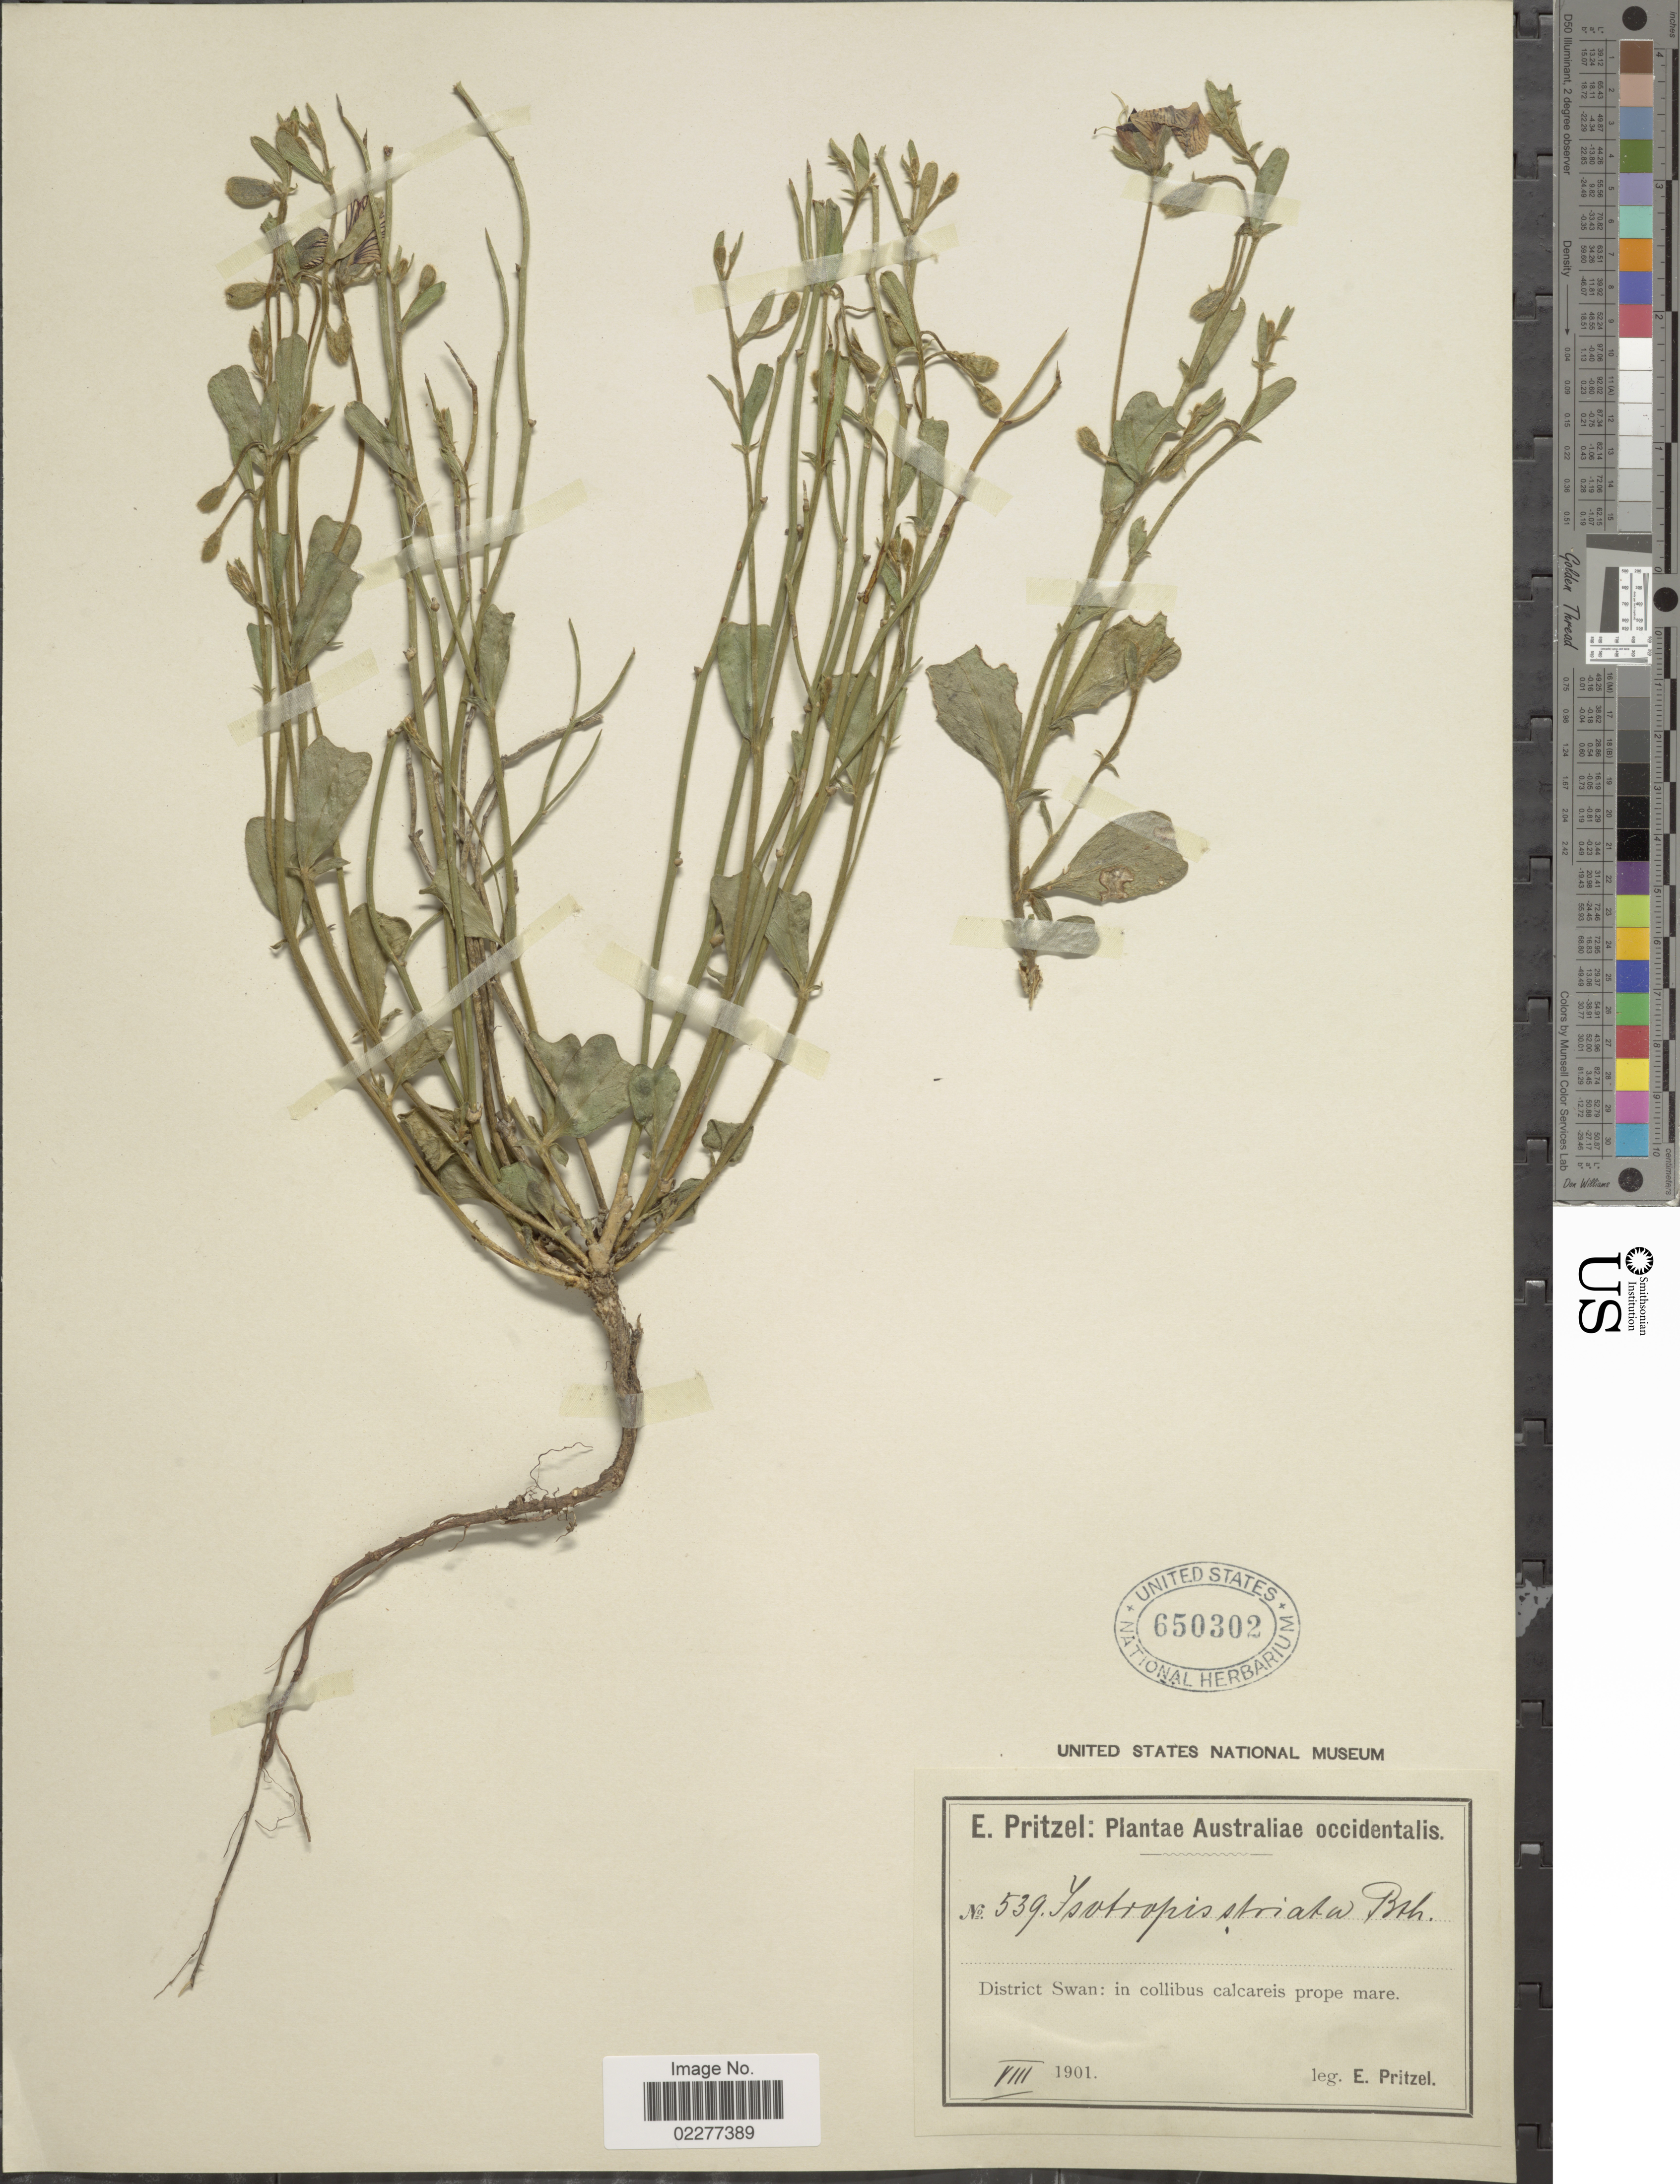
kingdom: Plantae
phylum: Tracheophyta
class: Magnoliopsida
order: Fabales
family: Fabaceae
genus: Isotropis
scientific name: Isotropis striata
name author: Benth.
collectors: E. G. Pritzel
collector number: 539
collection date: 1901-08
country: Australia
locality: Australae occidentalis, District Swan: in collibus calcareis prope mare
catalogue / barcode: US 650302